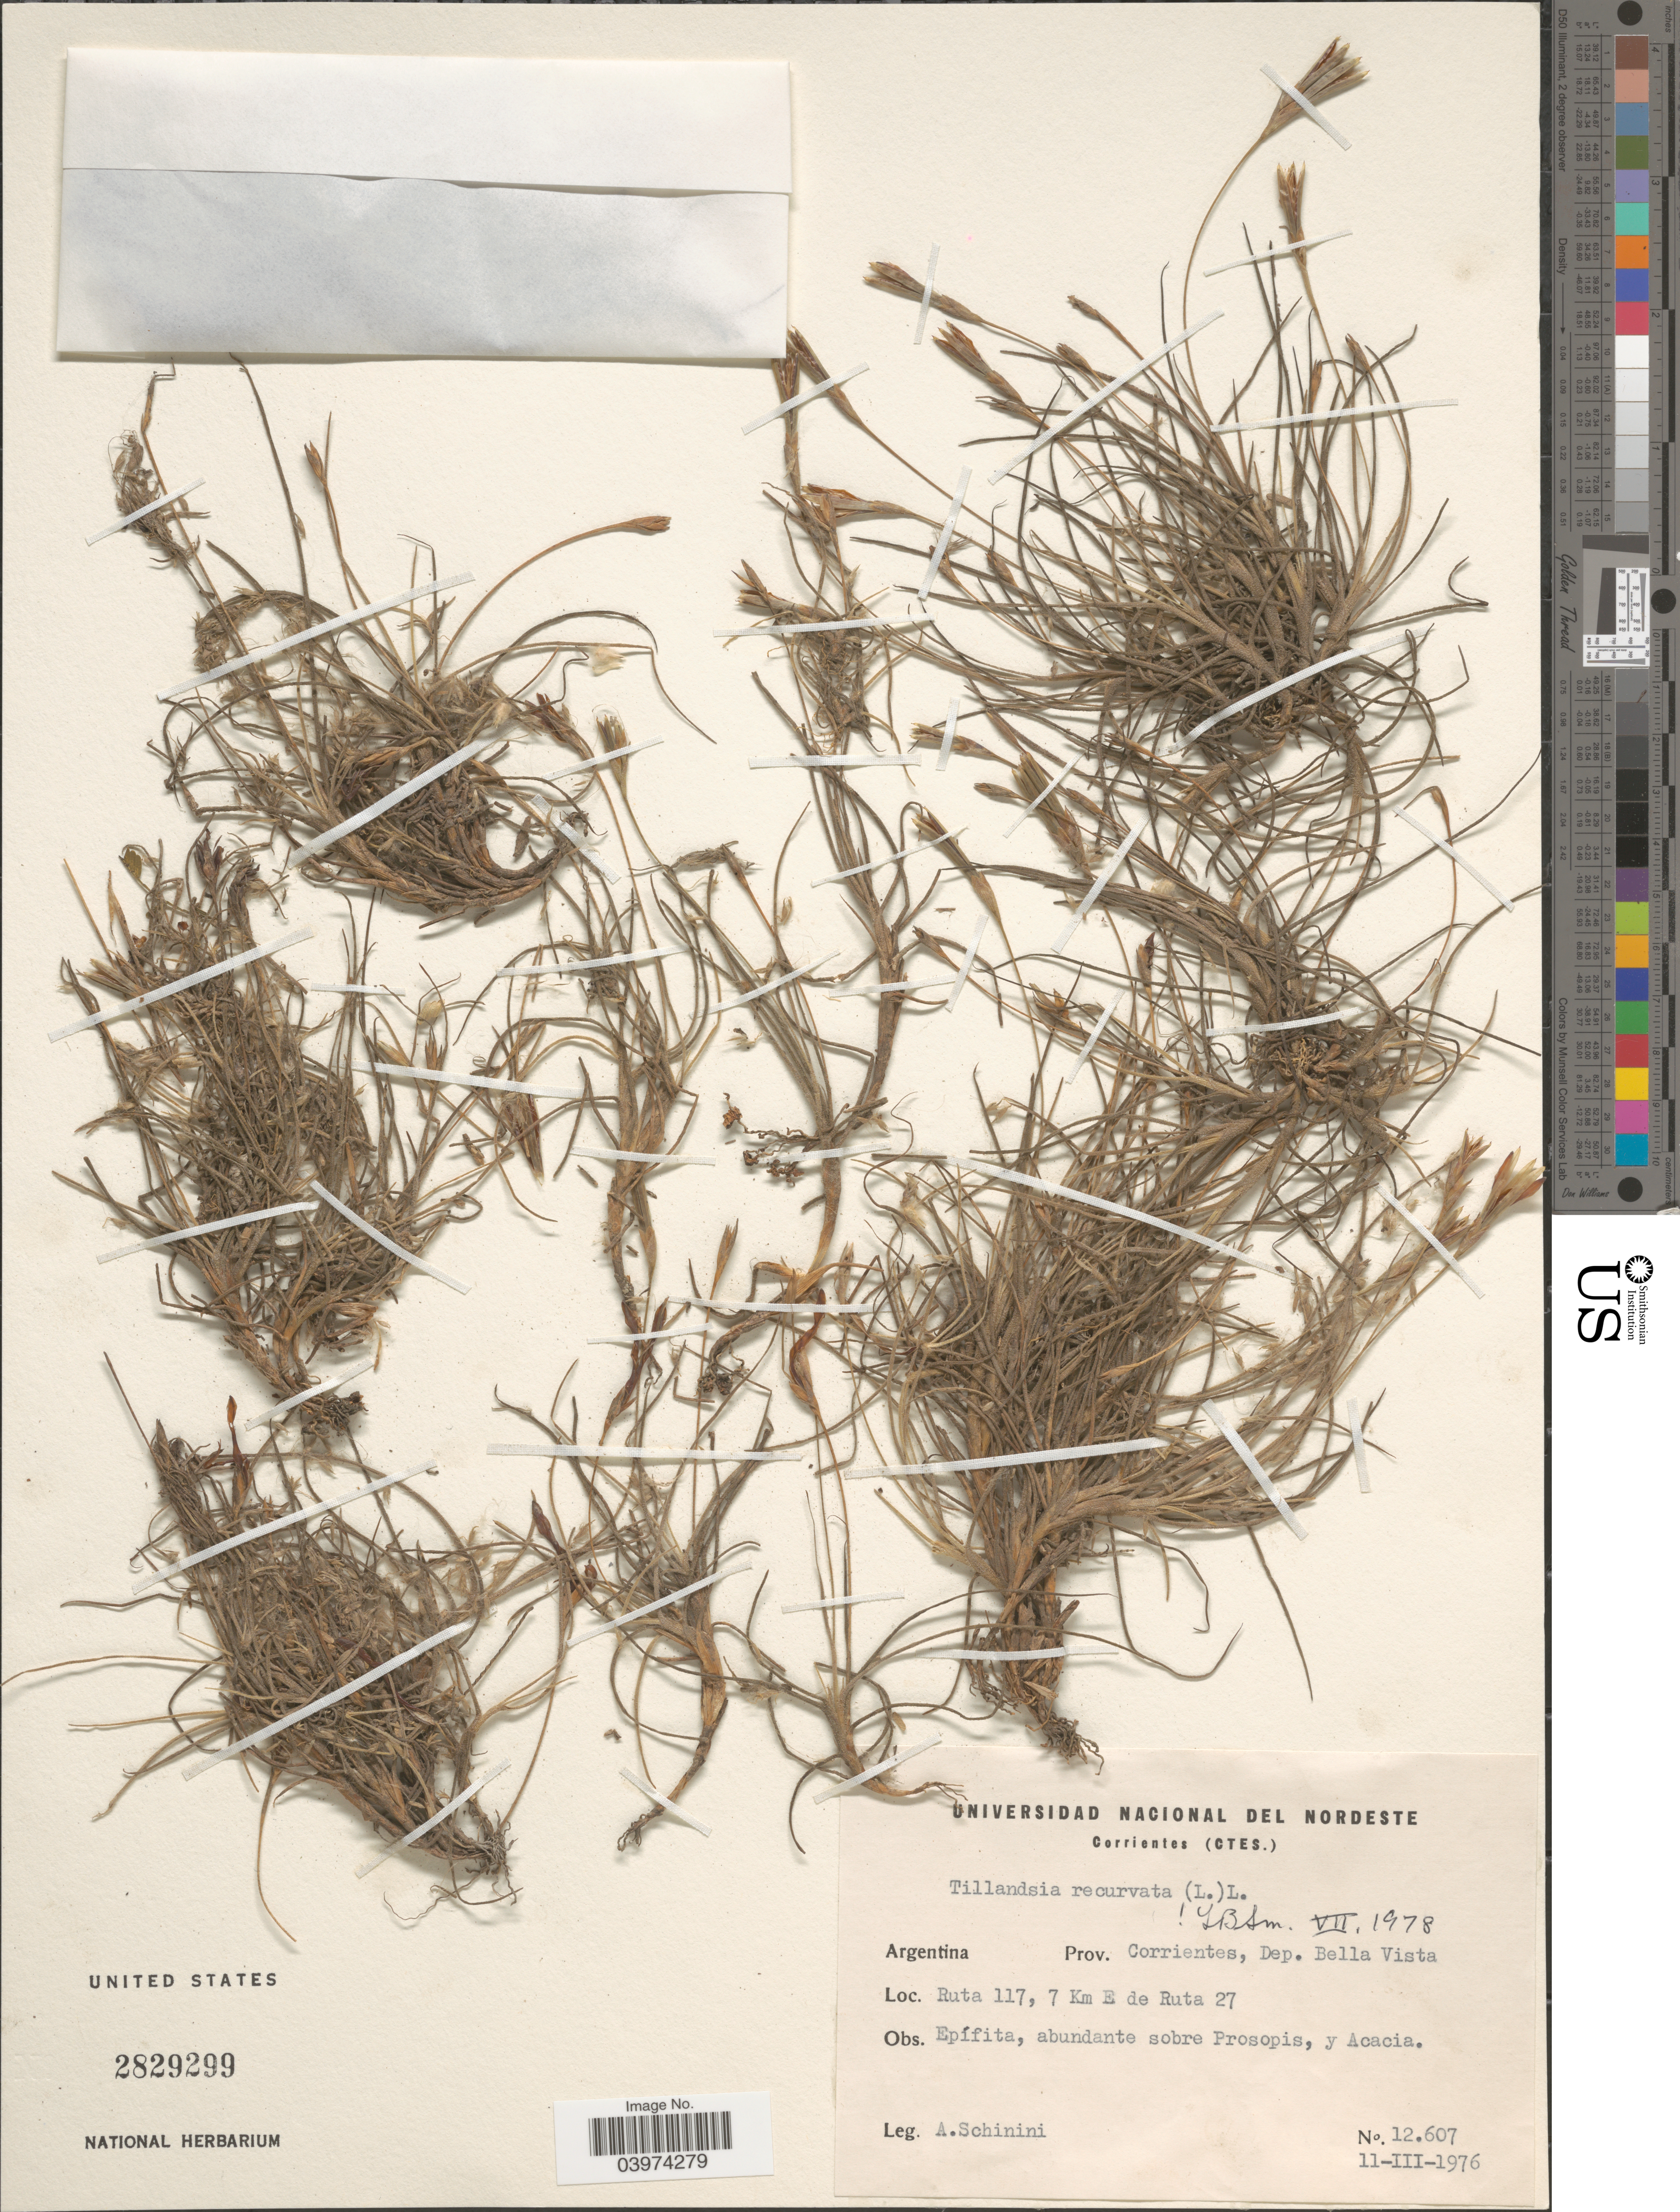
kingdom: Plantae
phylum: Tracheophyta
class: Liliopsida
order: Poales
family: Bromeliaceae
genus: Tillandsia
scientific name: Tillandsia recurvata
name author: L.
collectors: A. Schinini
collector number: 12607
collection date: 1976-03-11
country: Argentina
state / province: Corrientes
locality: Dep. Bella Vista. Ruta 117, 7 Km E de Ruta 27.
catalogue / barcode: US 2829299